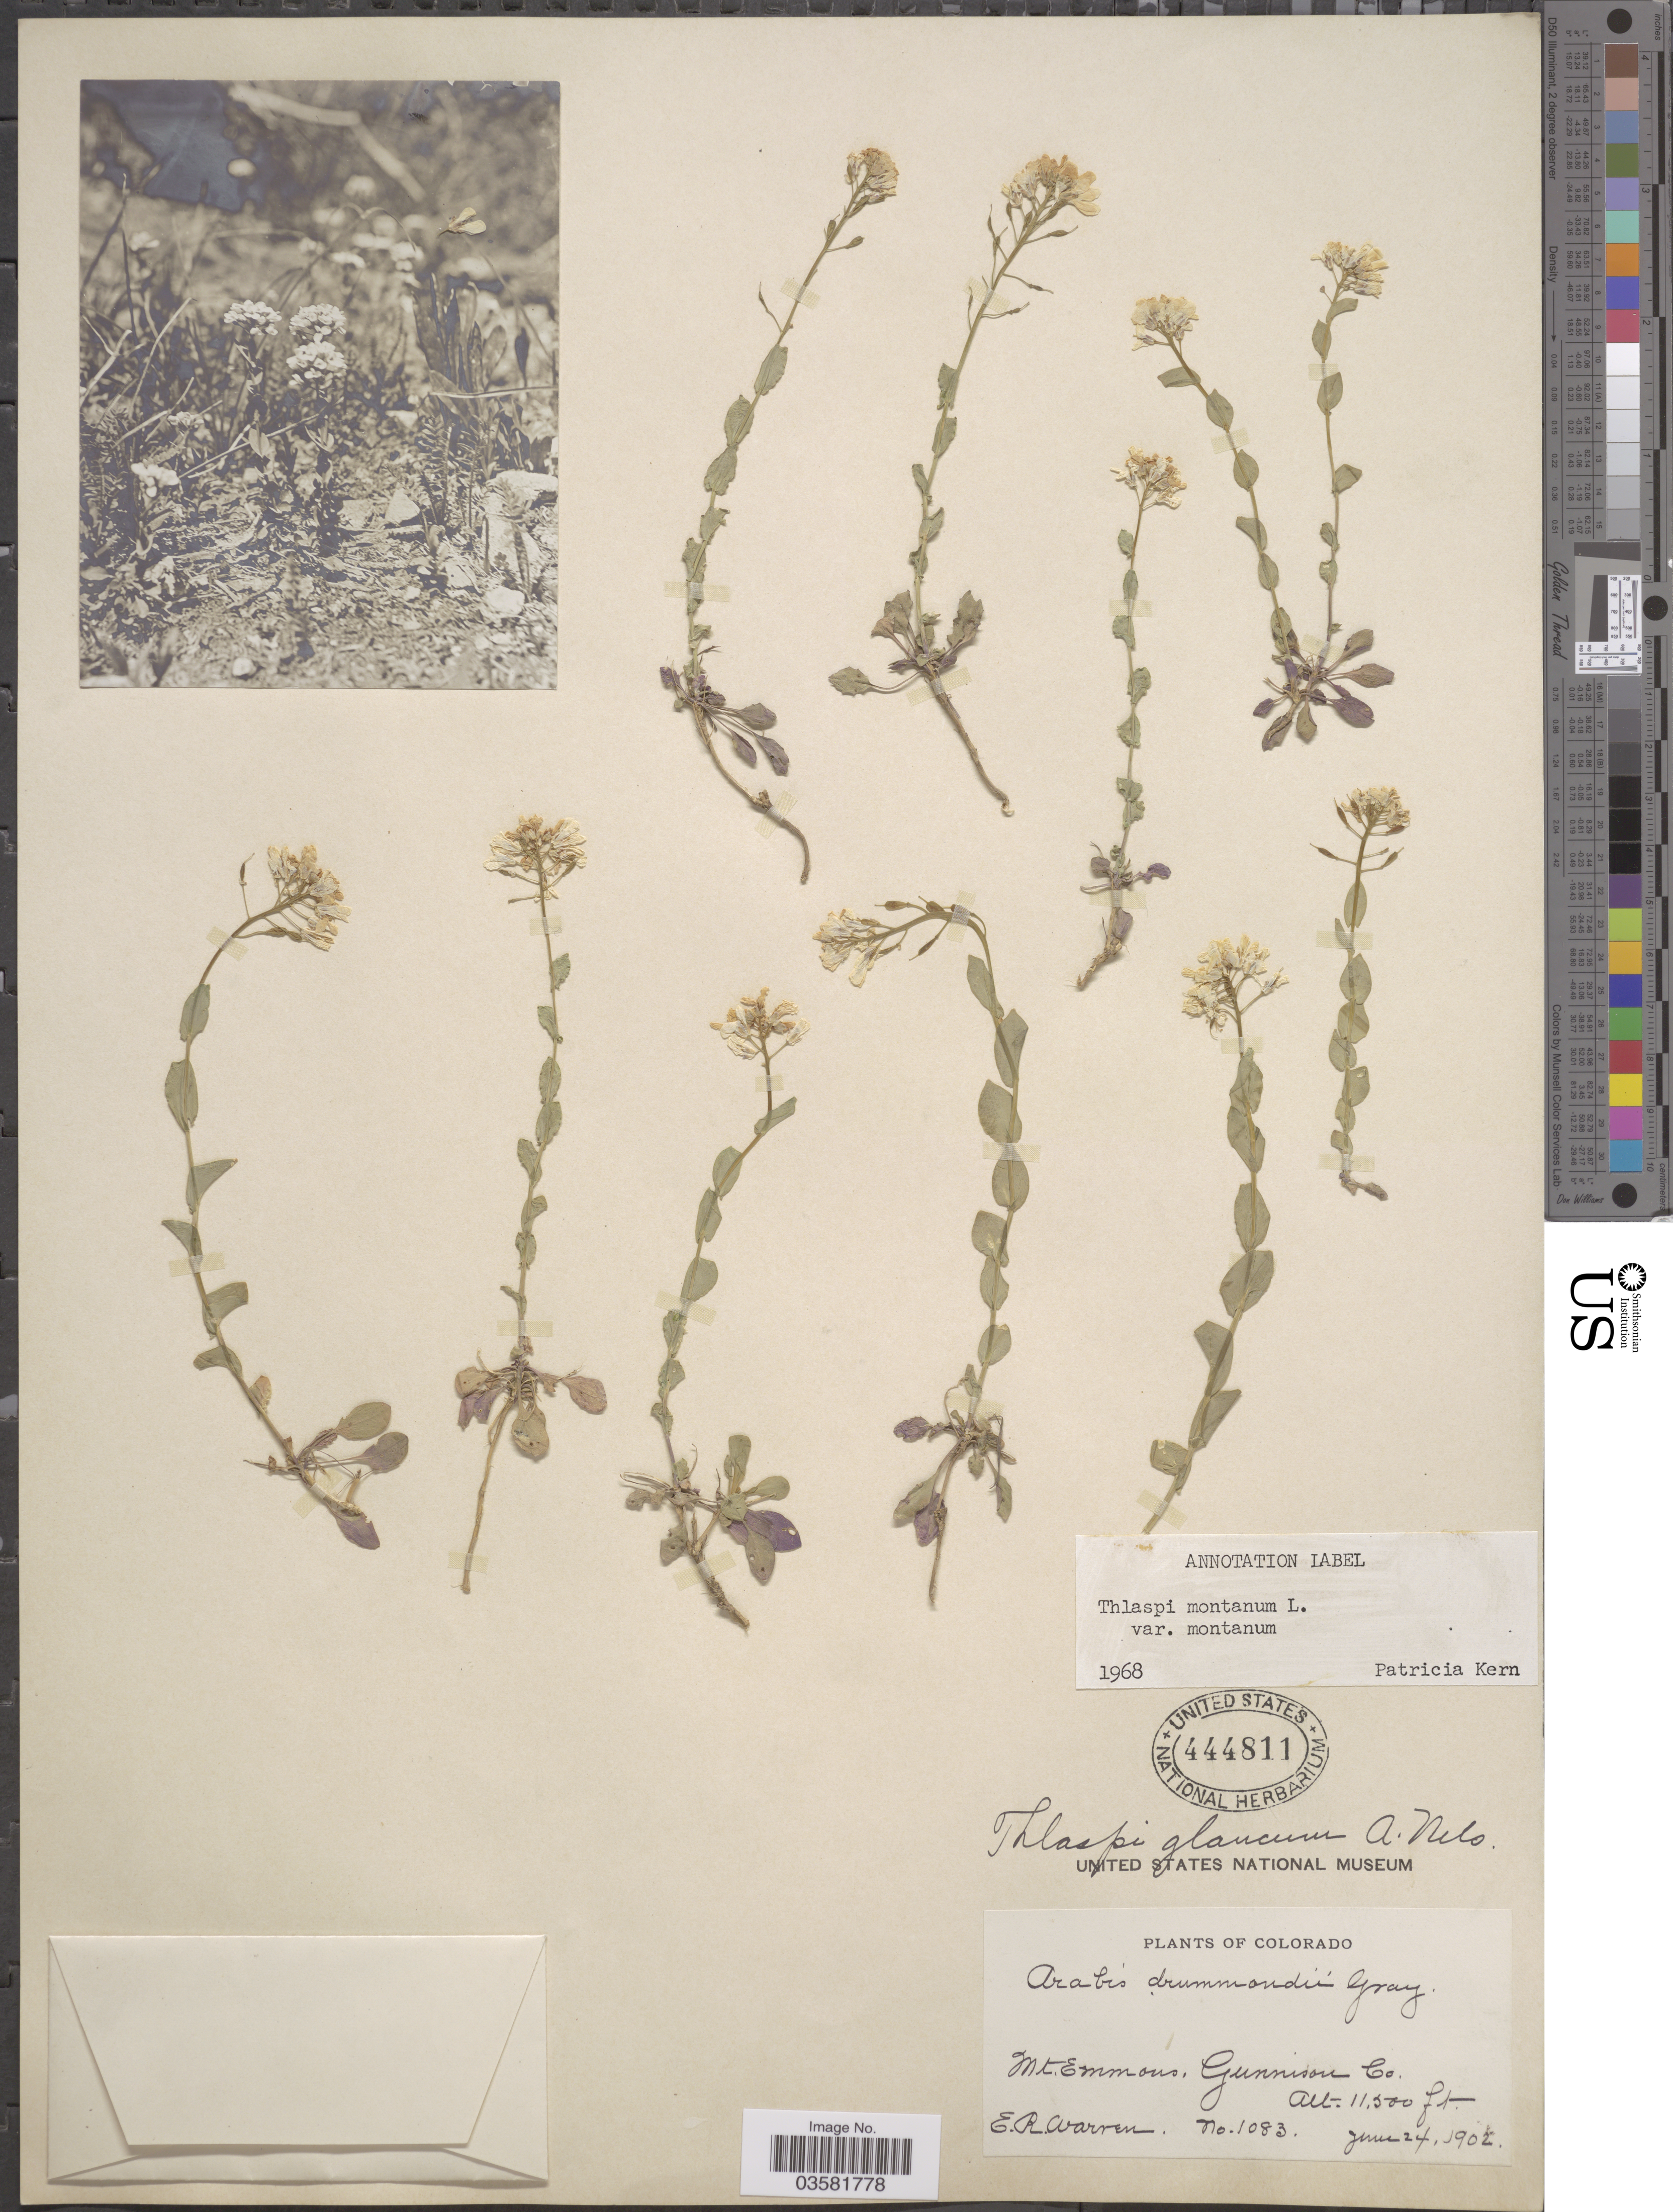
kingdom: Plantae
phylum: Tracheophyta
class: Magnoliopsida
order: Brassicales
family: Brassicaceae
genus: Thlaspi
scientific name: Thlaspi montanum var. montanum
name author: L.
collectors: E. Warren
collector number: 1083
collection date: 1902-06-24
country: United States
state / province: Colorado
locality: Mt. Emmons, Gunnison Co.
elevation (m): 3505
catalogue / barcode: US 444811